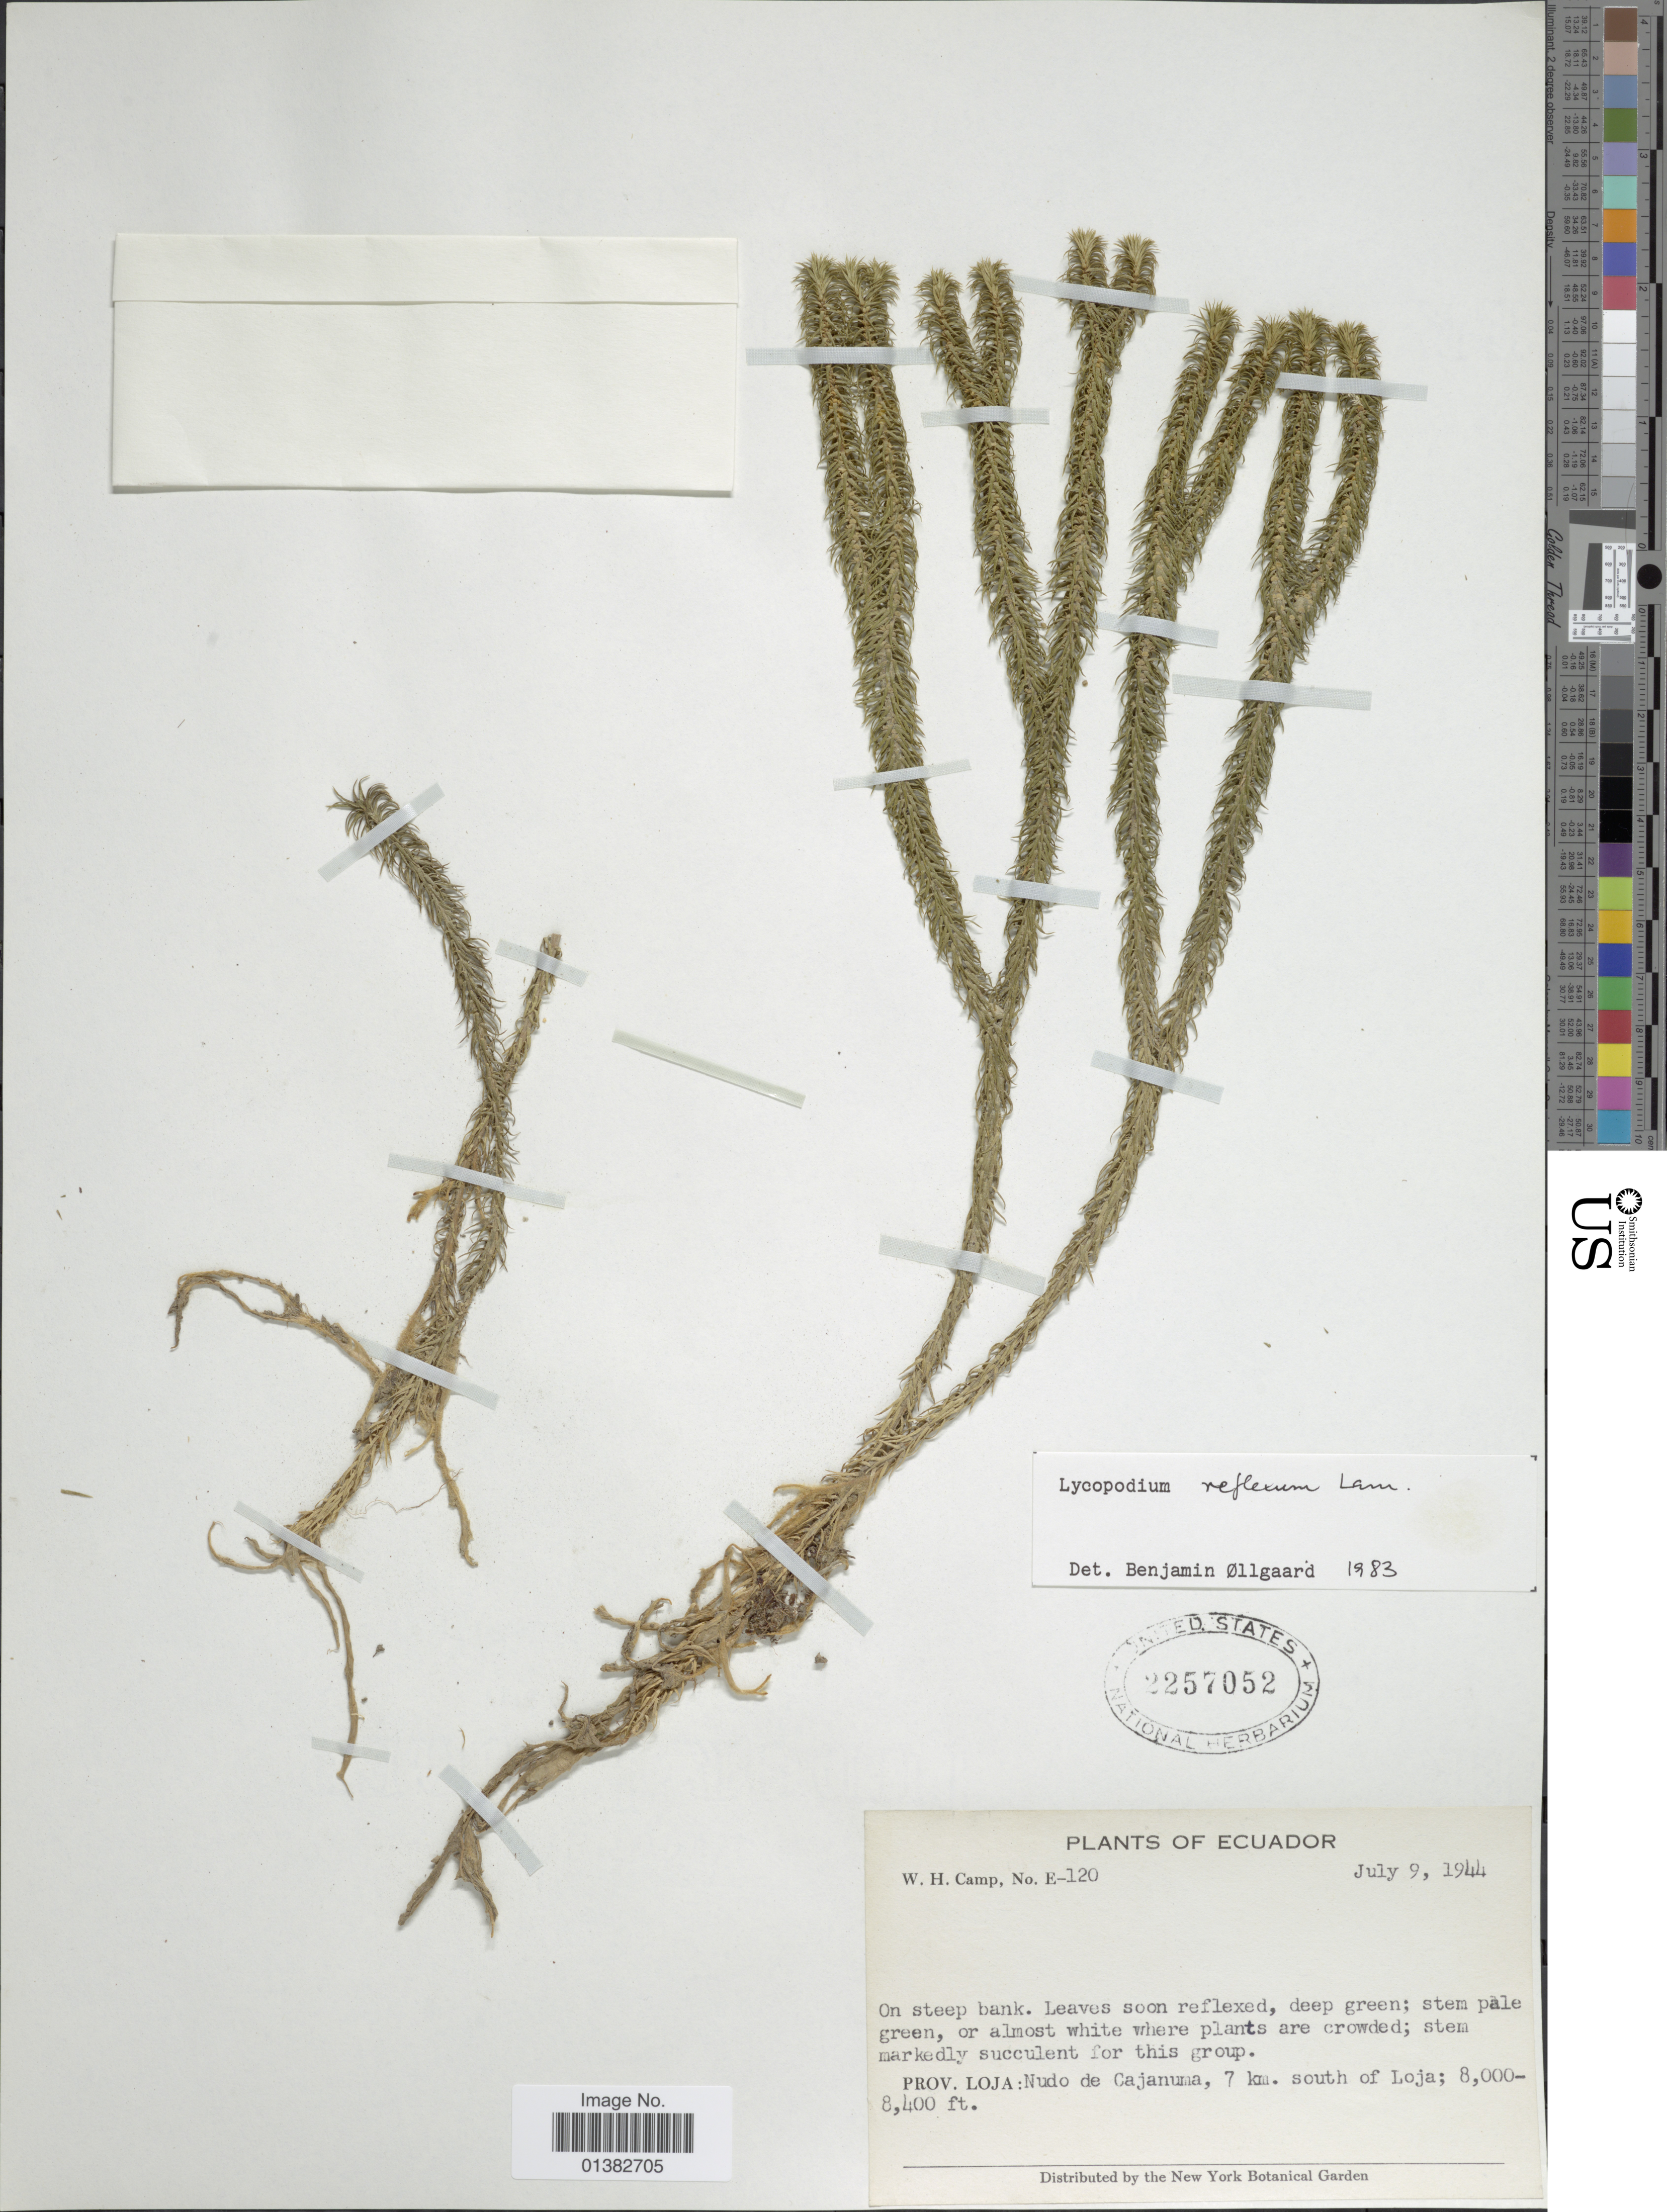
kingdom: Plantae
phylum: Tracheophyta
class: Lycopodiopsida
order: Lycopodiales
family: Lycopodiaceae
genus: Phlegmariurus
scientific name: Phlegmariurus reflexus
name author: (Lam.) B. Øllg.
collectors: W. H. Camp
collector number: E-120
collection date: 1944-07-09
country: Ecuador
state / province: Loja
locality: Nudo de Cajanuma, 7 km. south of Loja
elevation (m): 2438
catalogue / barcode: US 2257052